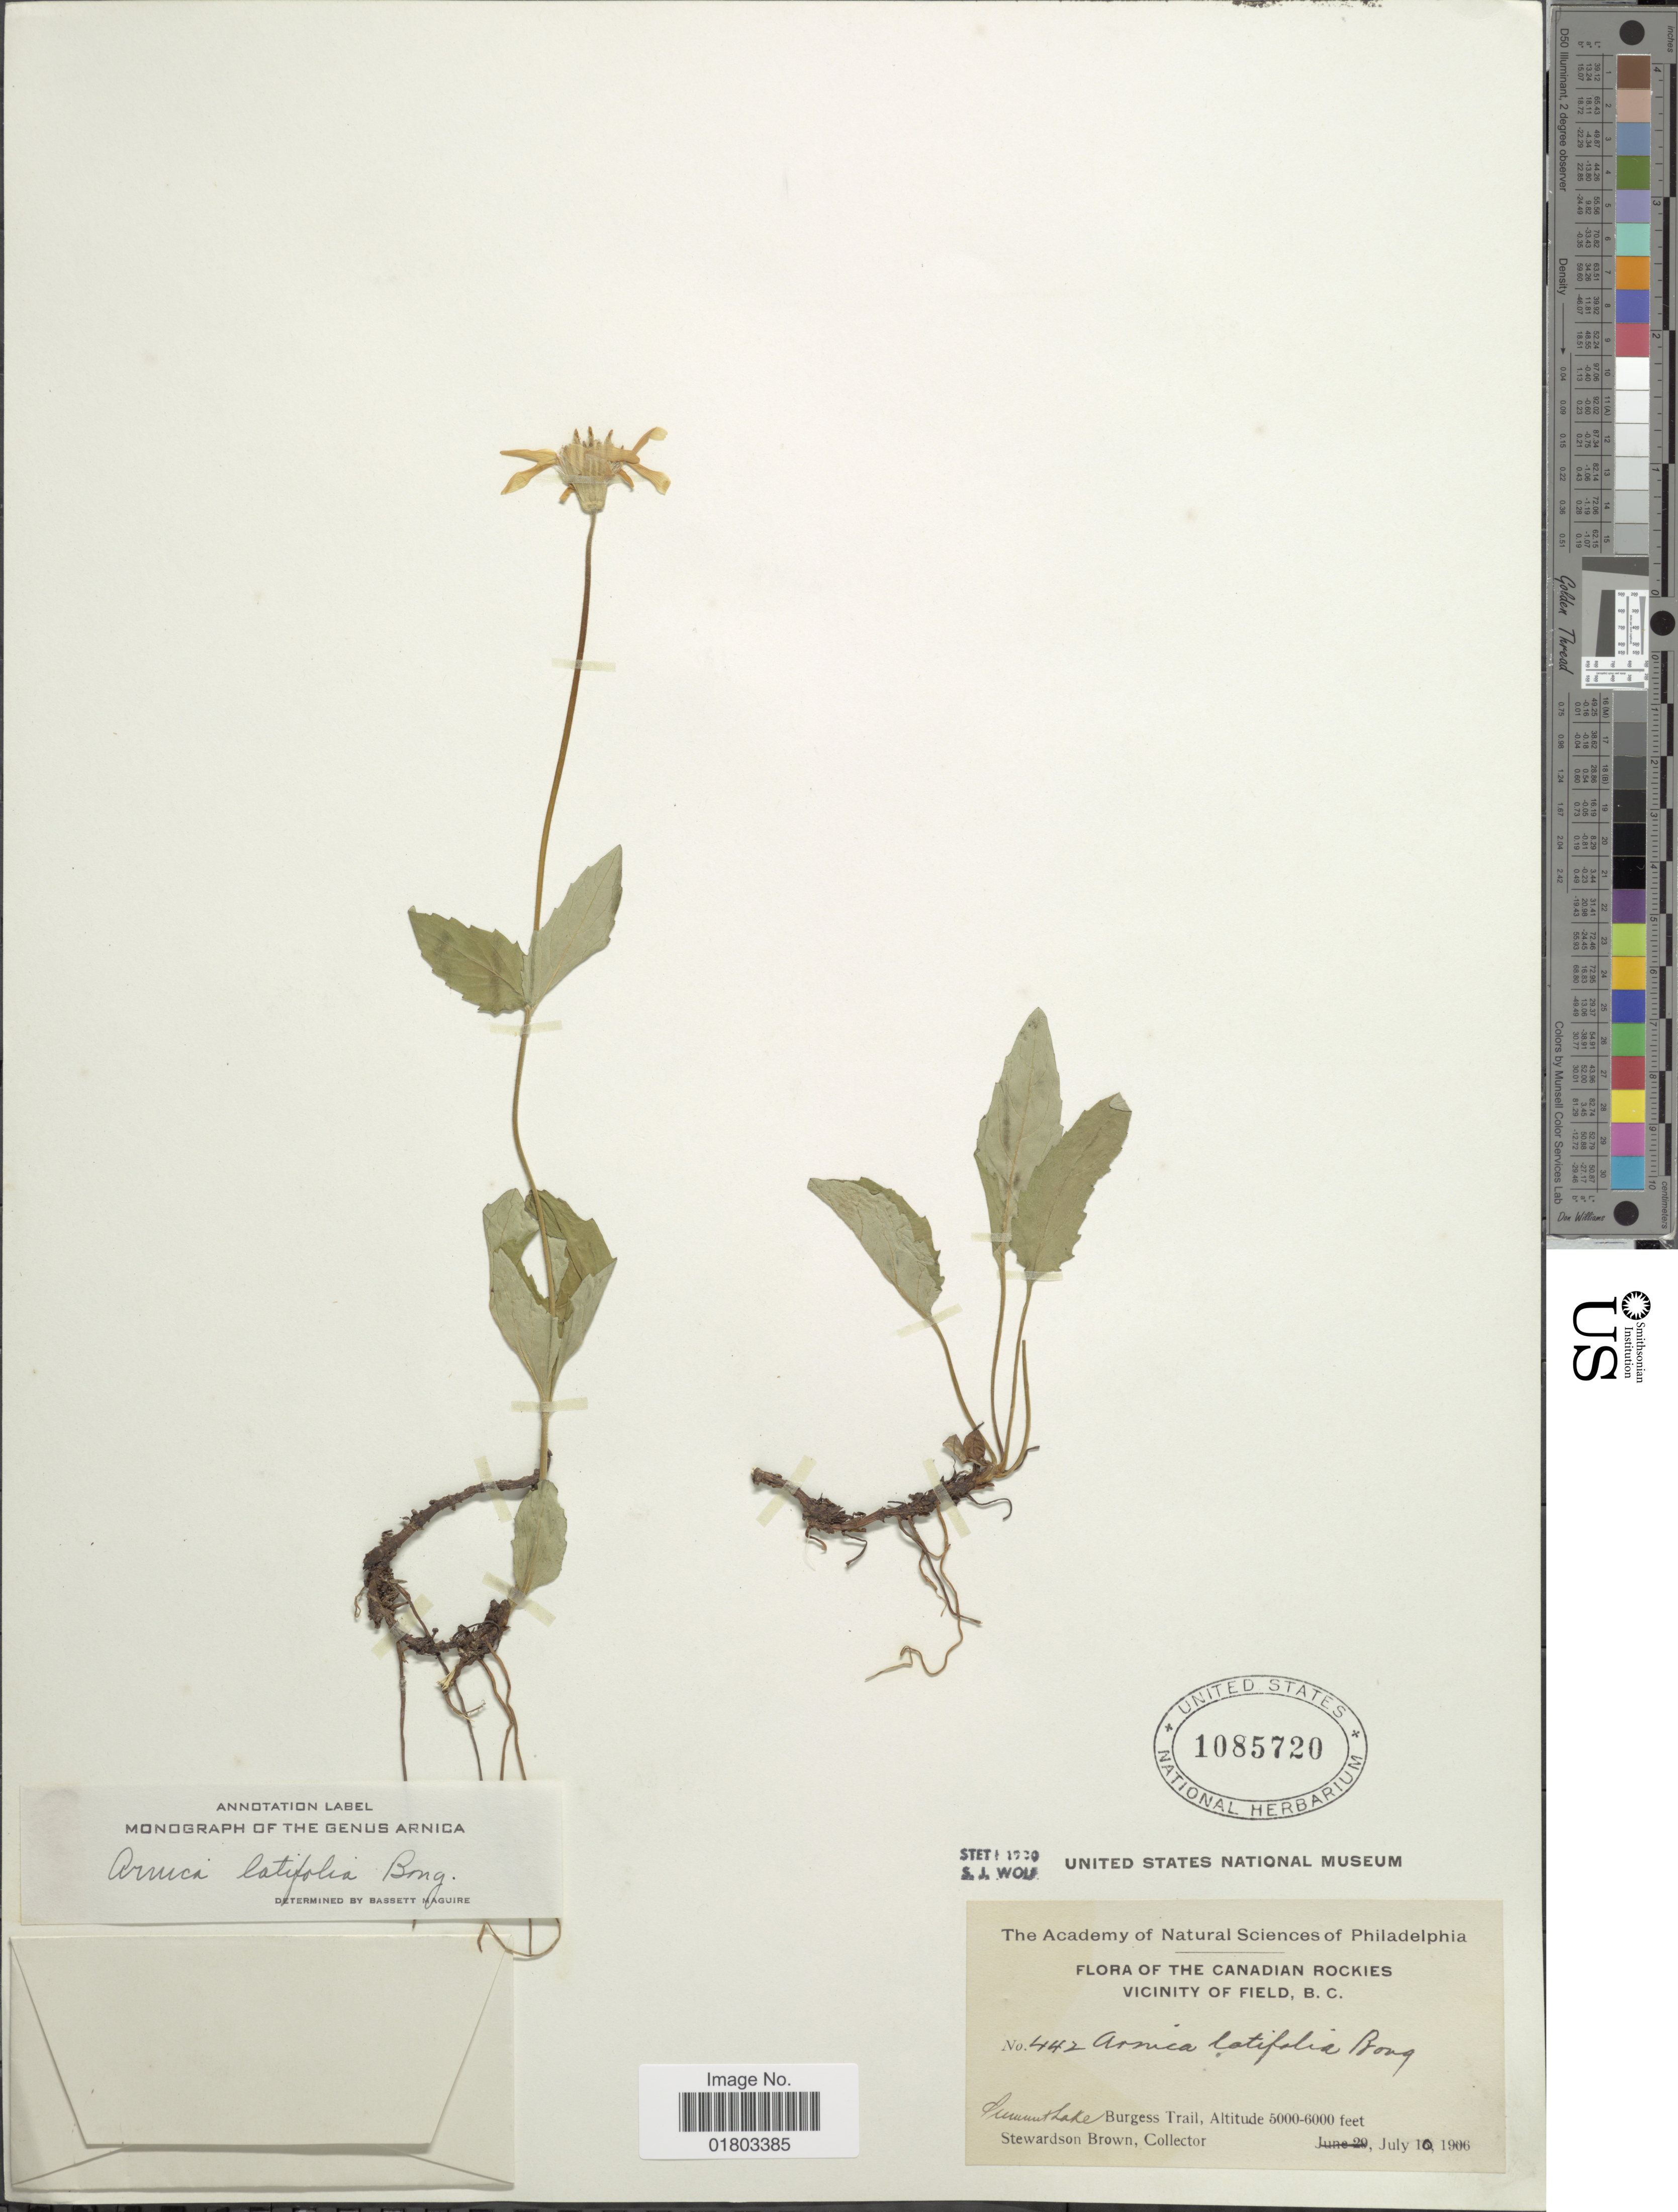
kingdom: Plantae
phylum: Tracheophyta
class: Magnoliopsida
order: Asterales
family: Asteraceae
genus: Arnica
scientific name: Arnica latifolia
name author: Bong.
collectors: S. Brown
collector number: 442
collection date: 1906-07-10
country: Canada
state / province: British Columbia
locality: The Canadian Rockies Viciity of Field, Summit Lake, Burgess Trail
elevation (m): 1524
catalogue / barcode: US 1085720